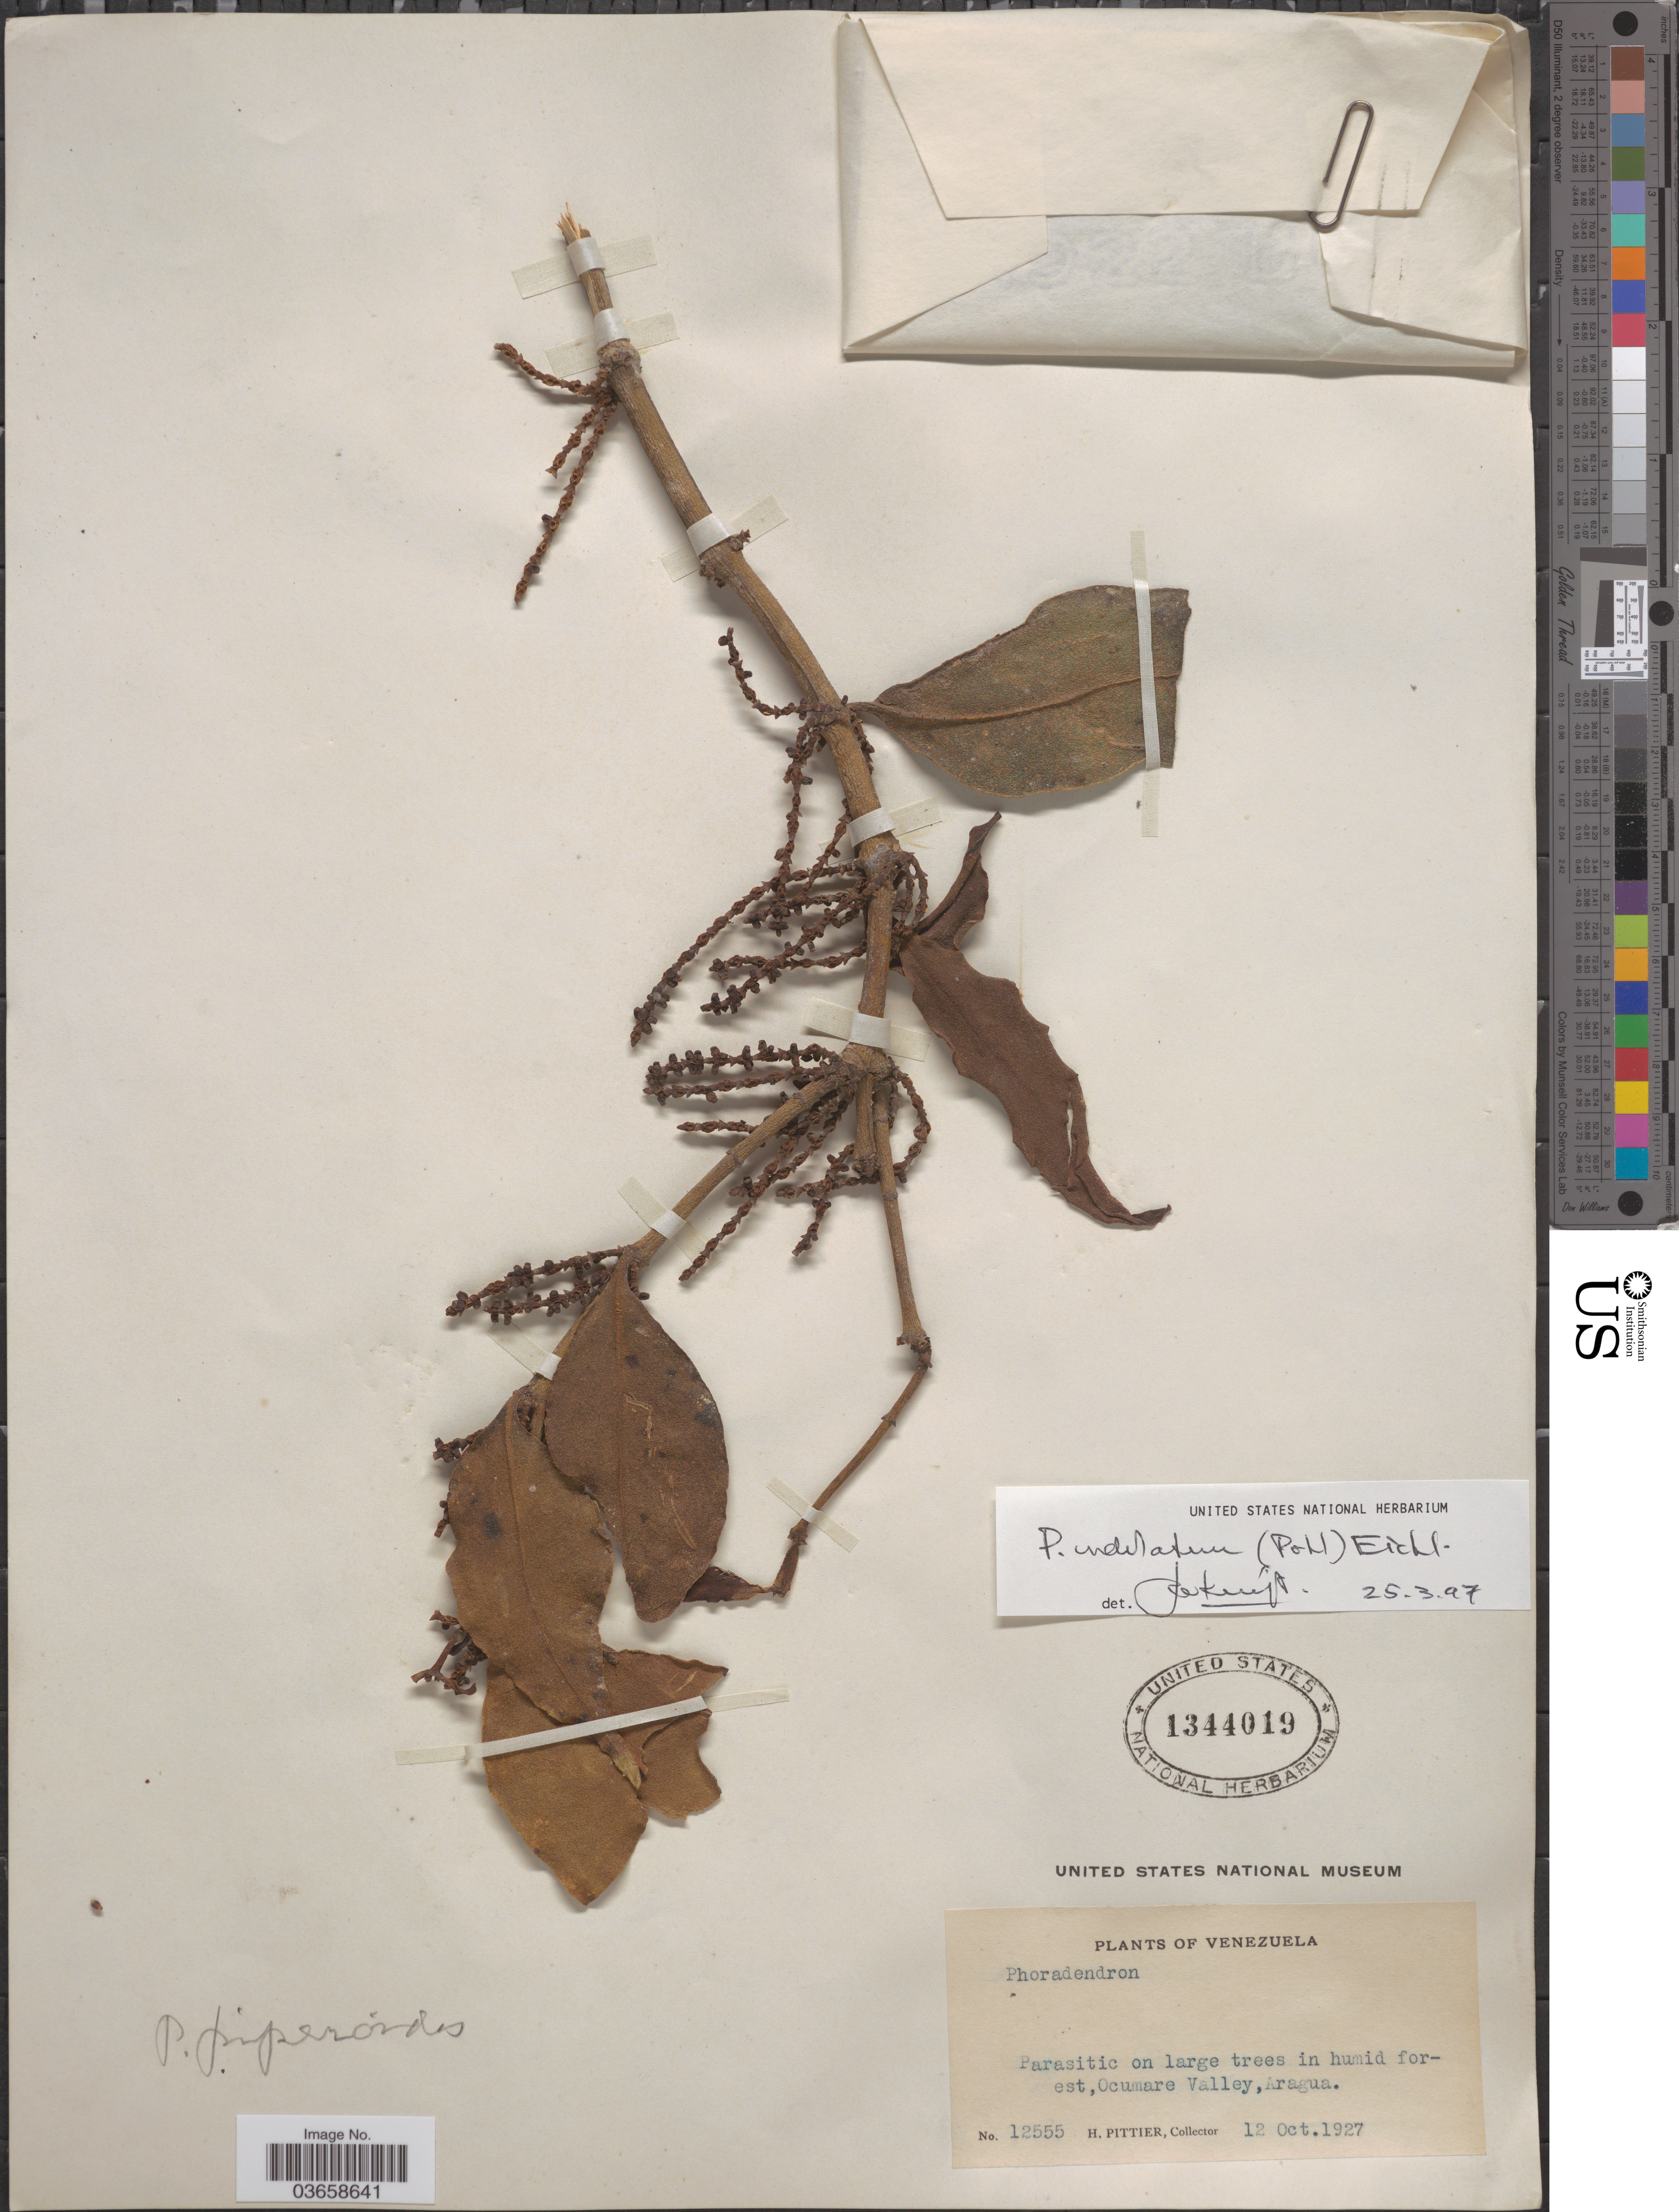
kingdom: Plantae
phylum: Tracheophyta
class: Magnoliopsida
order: Santalales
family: Viscaceae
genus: Phoradendron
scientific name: Phoradendron undulatum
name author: (Pohl ex DC.) Eichler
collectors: H. F. Pittier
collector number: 12555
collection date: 1927-10-12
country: Venezuela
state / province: Aragua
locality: Ocumare Valley.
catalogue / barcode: US 1344019